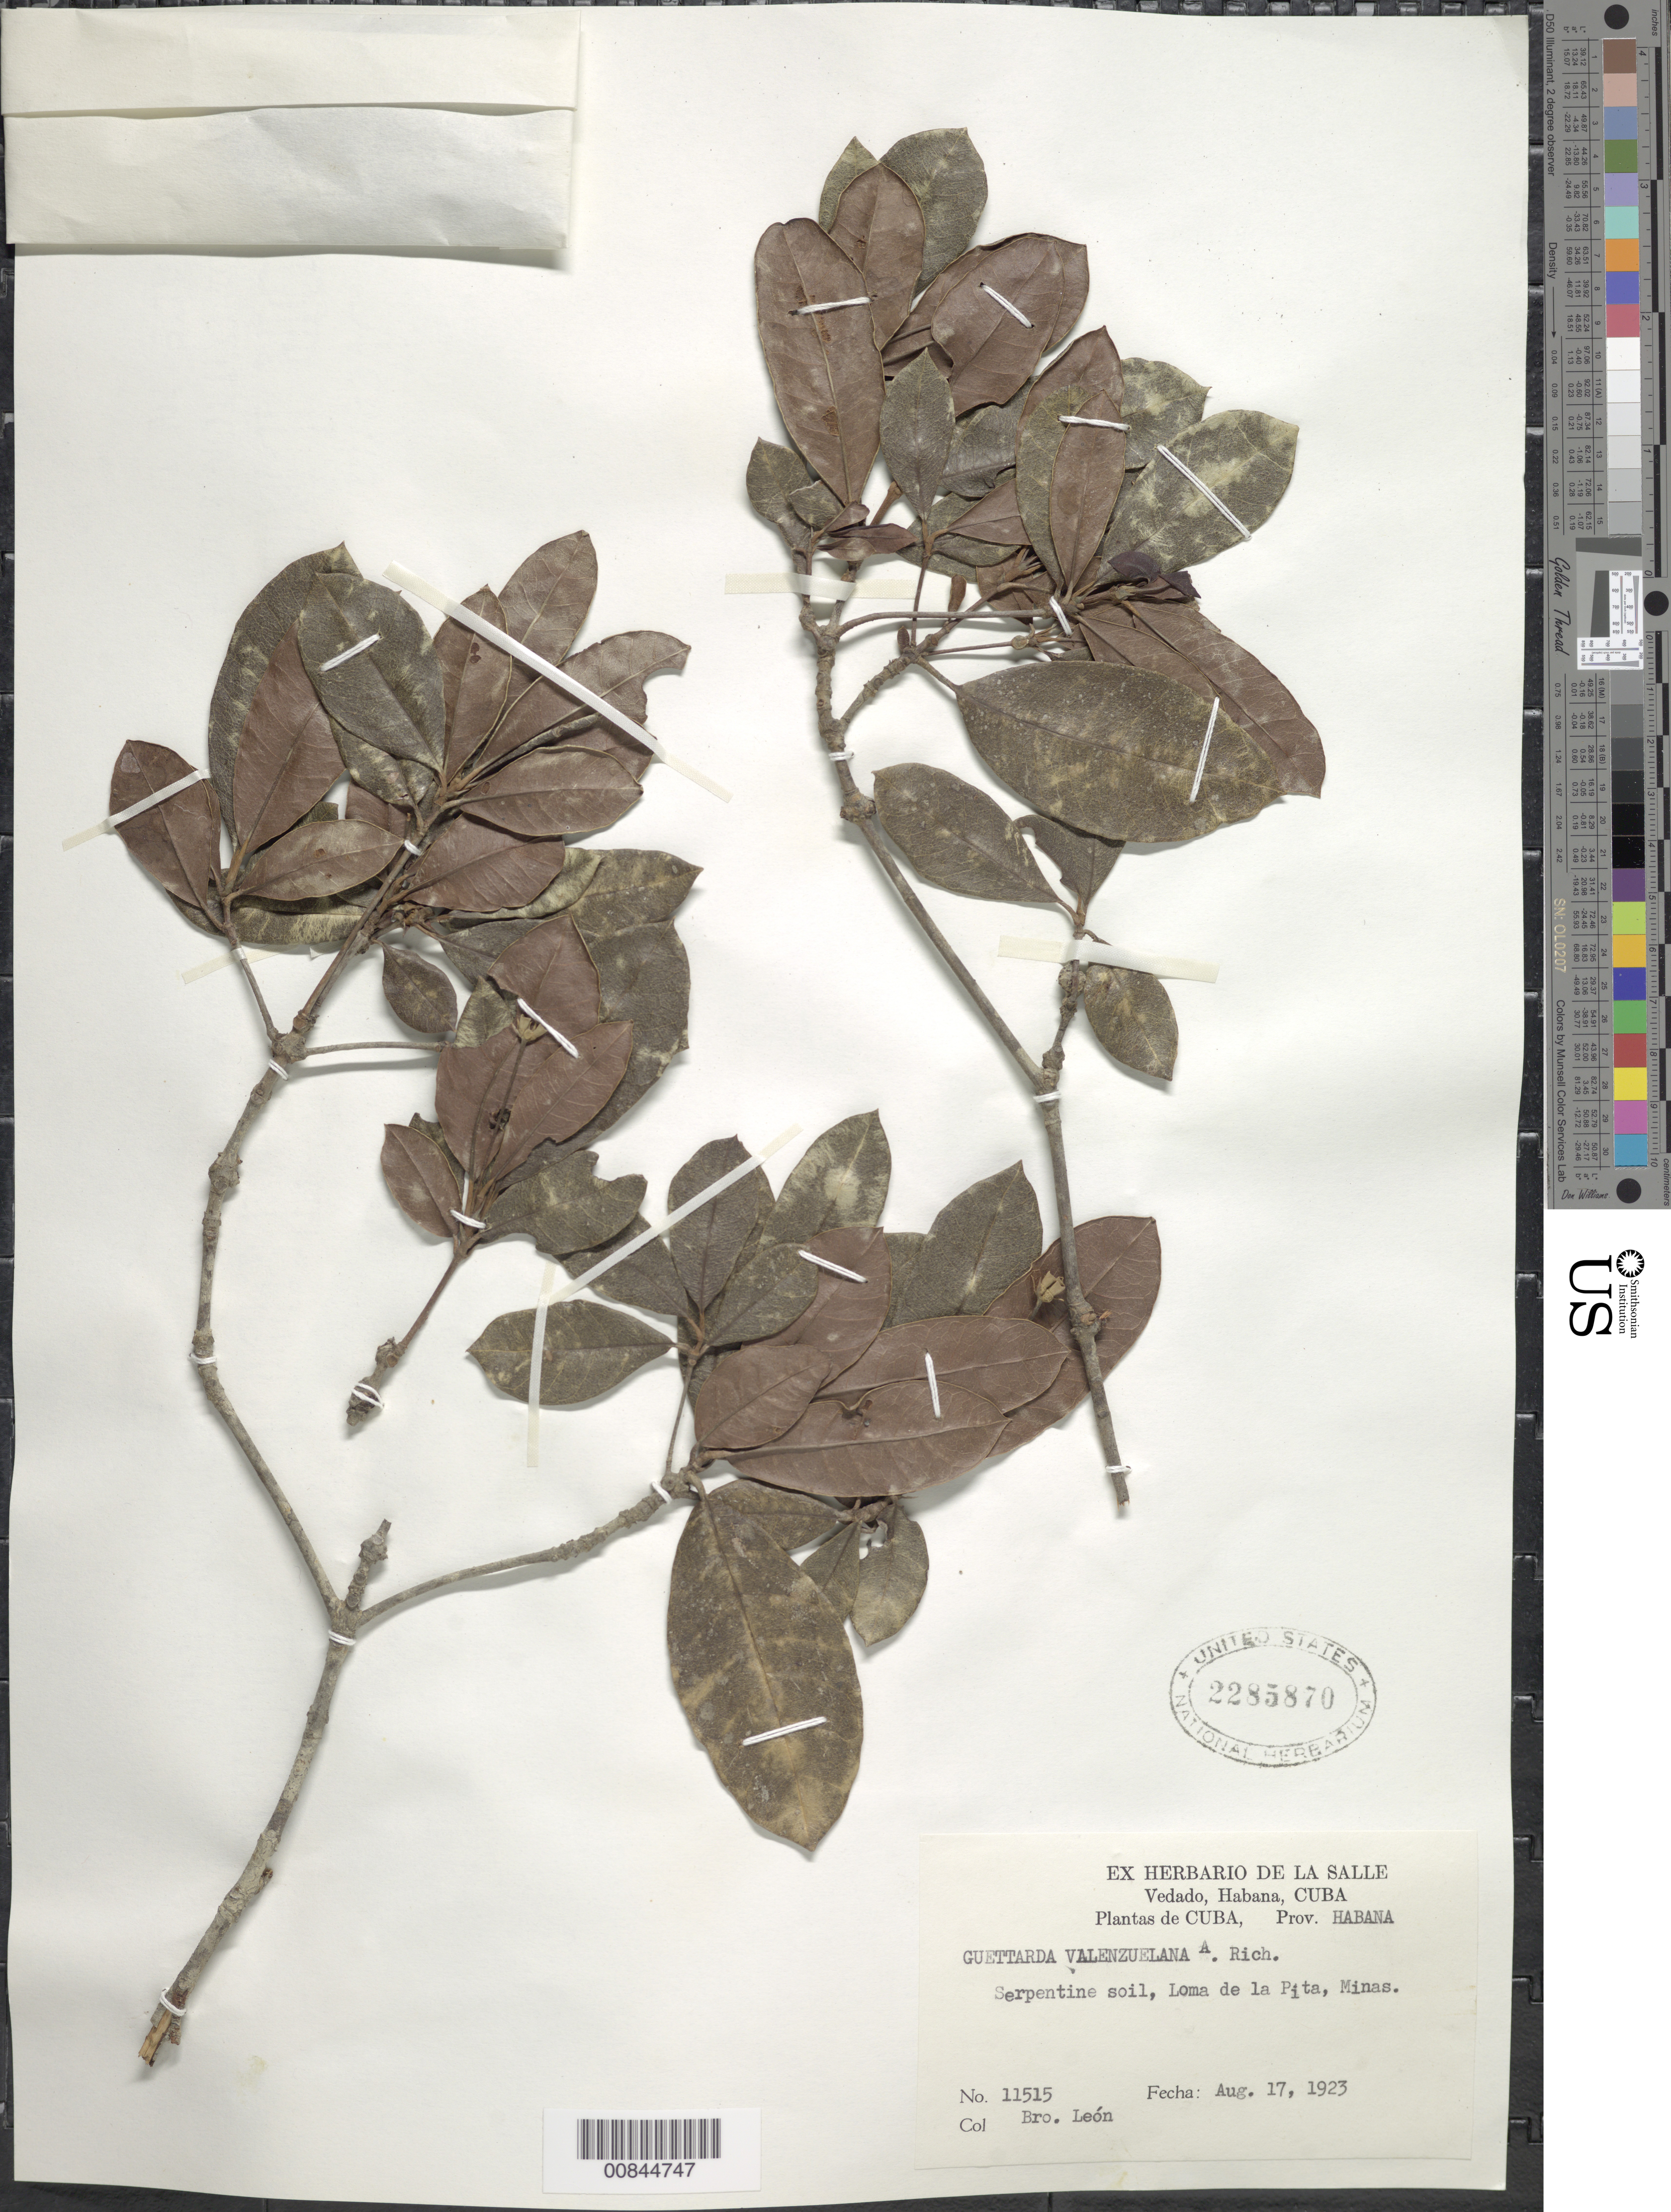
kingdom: Plantae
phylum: Tracheophyta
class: Magnoliopsida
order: Gentianales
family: Rubiaceae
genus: Guettarda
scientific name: Guettarda valenzuelana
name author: A. Rich.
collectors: Bro. León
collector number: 11515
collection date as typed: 17 Aug 1923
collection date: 1923-08-17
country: Cuba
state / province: La Habana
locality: Loma de la Pita Minas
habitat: Serpentine soil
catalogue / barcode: US 2285870